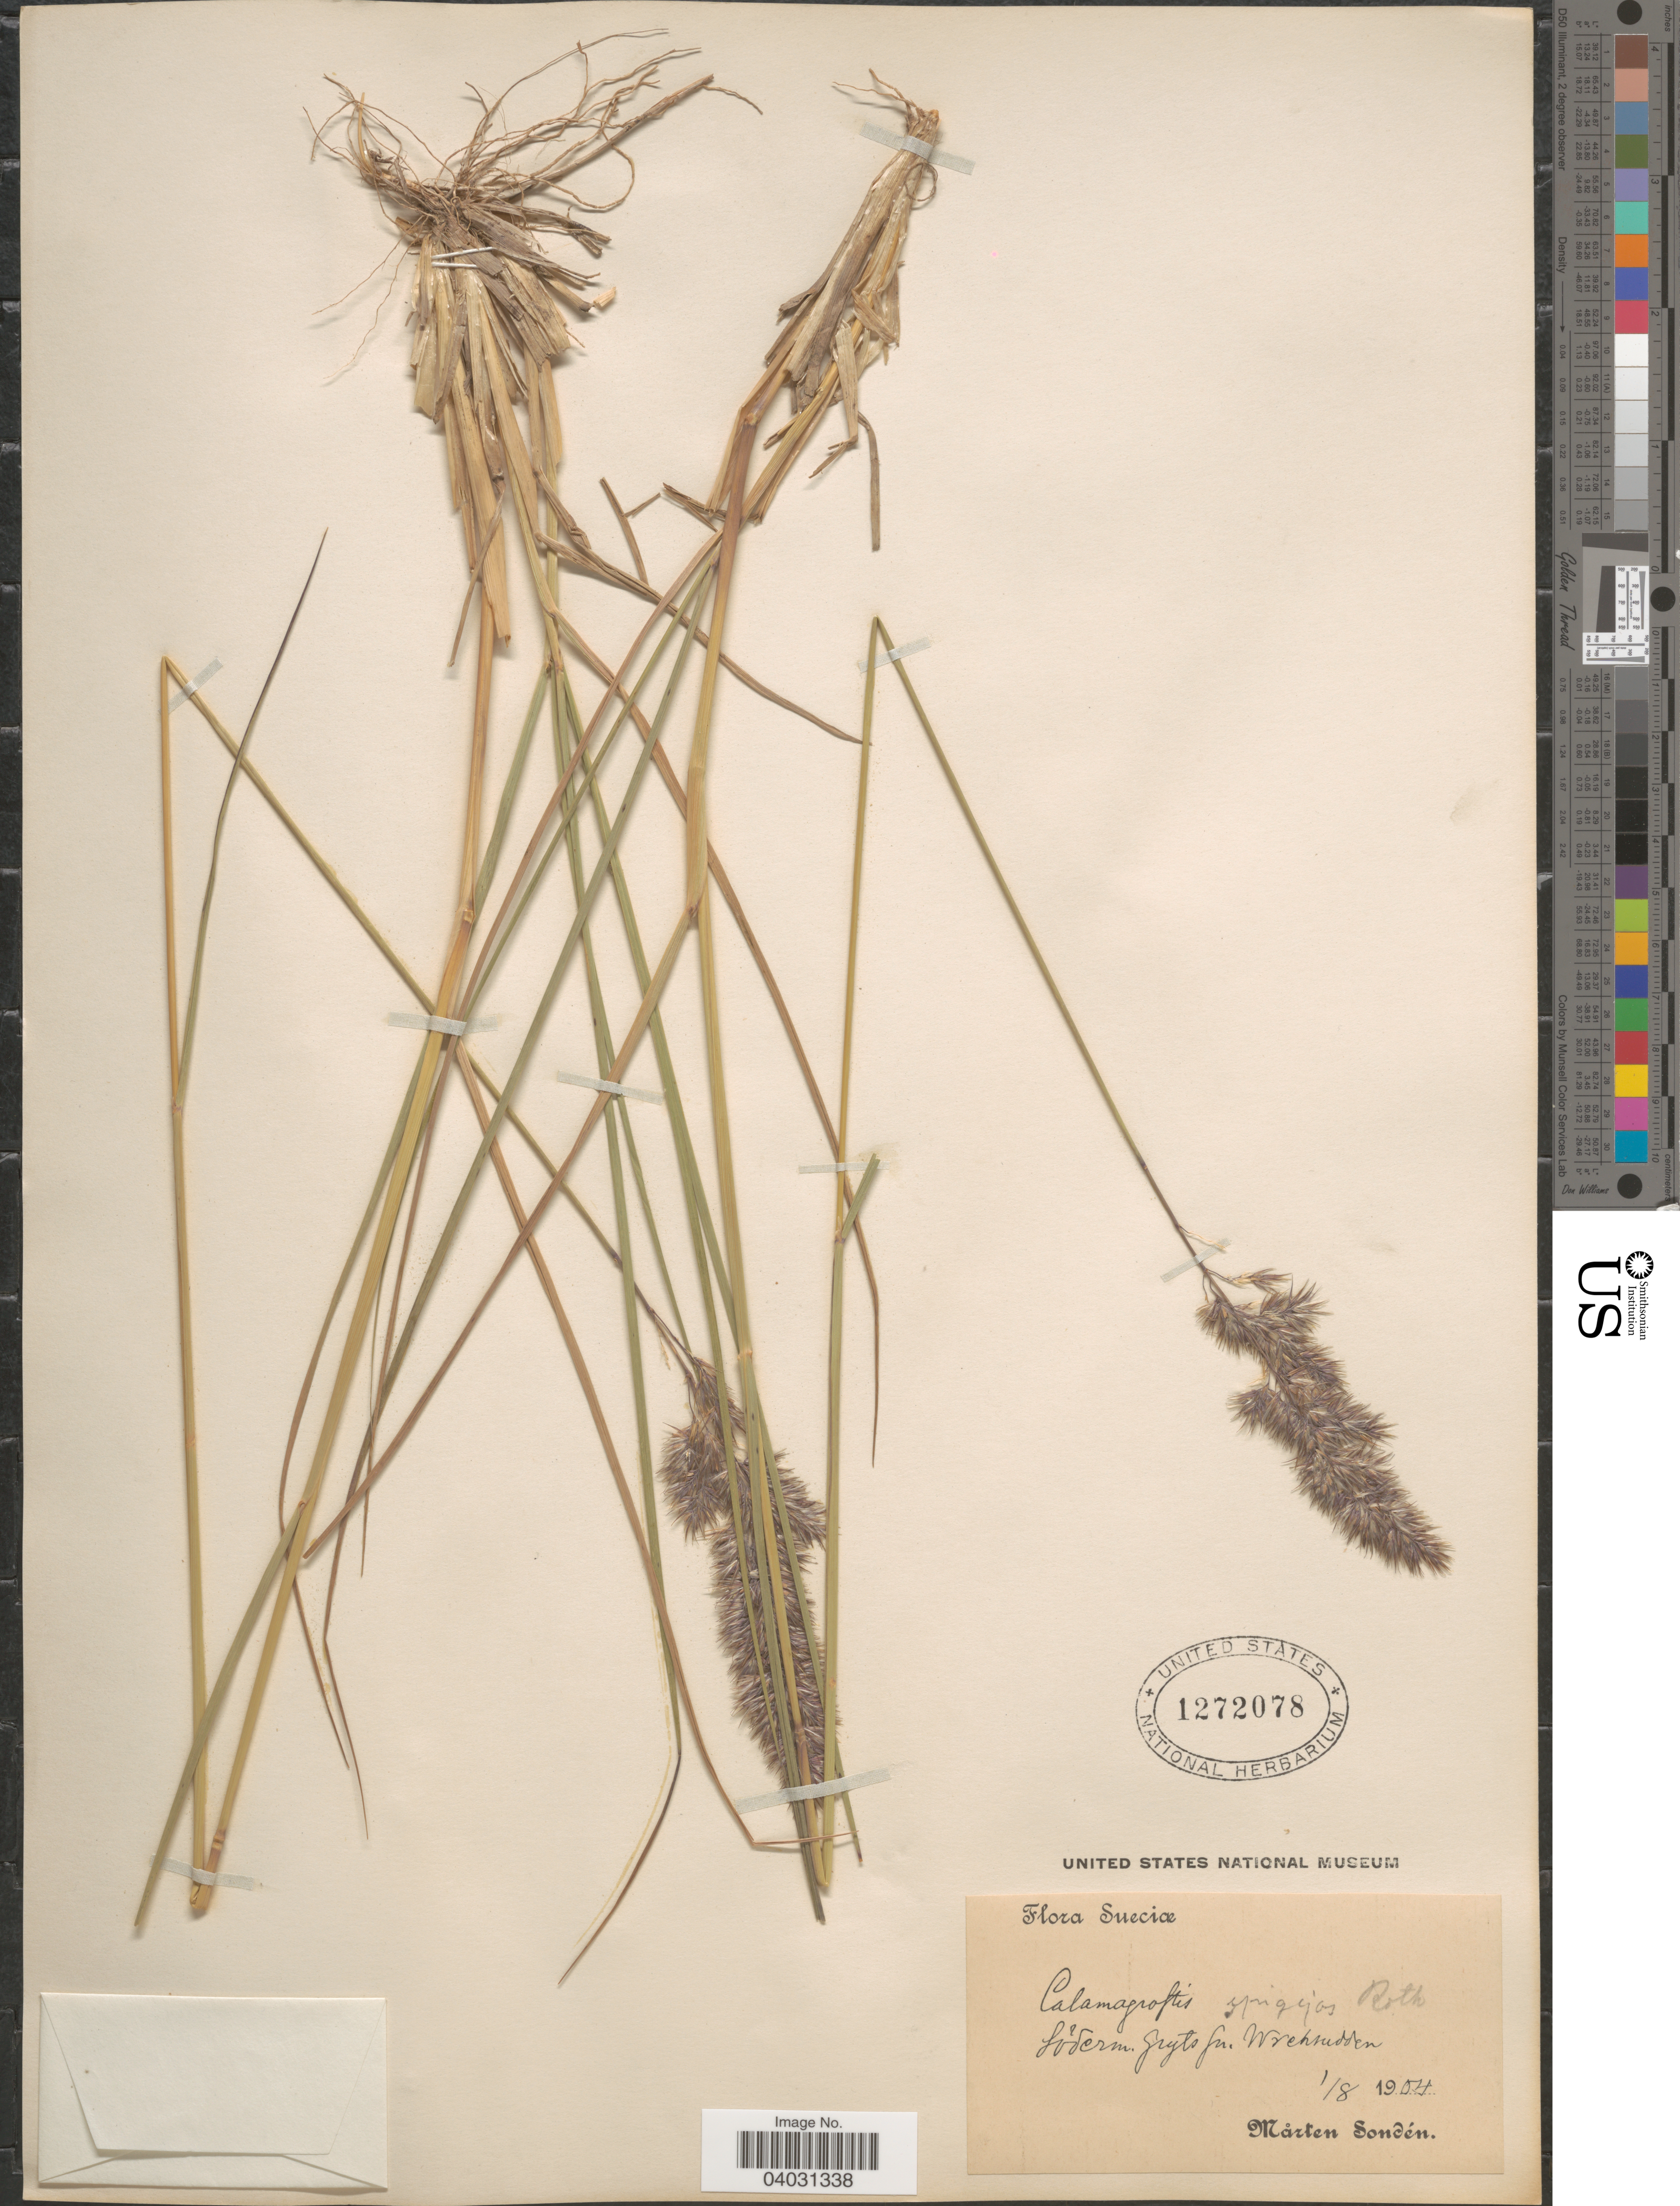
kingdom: Plantae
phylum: Tracheophyta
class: Liliopsida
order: Poales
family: Poaceae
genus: Calamagrostis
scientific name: Calamagrostis epigeios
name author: (L.) Roth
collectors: M. Sondén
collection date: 1904-08-01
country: Sweden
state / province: Sodermanland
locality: Sueciæ. Sõderm. Gryt sn. Wrehsudden. [interpreted]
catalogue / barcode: US 1272078